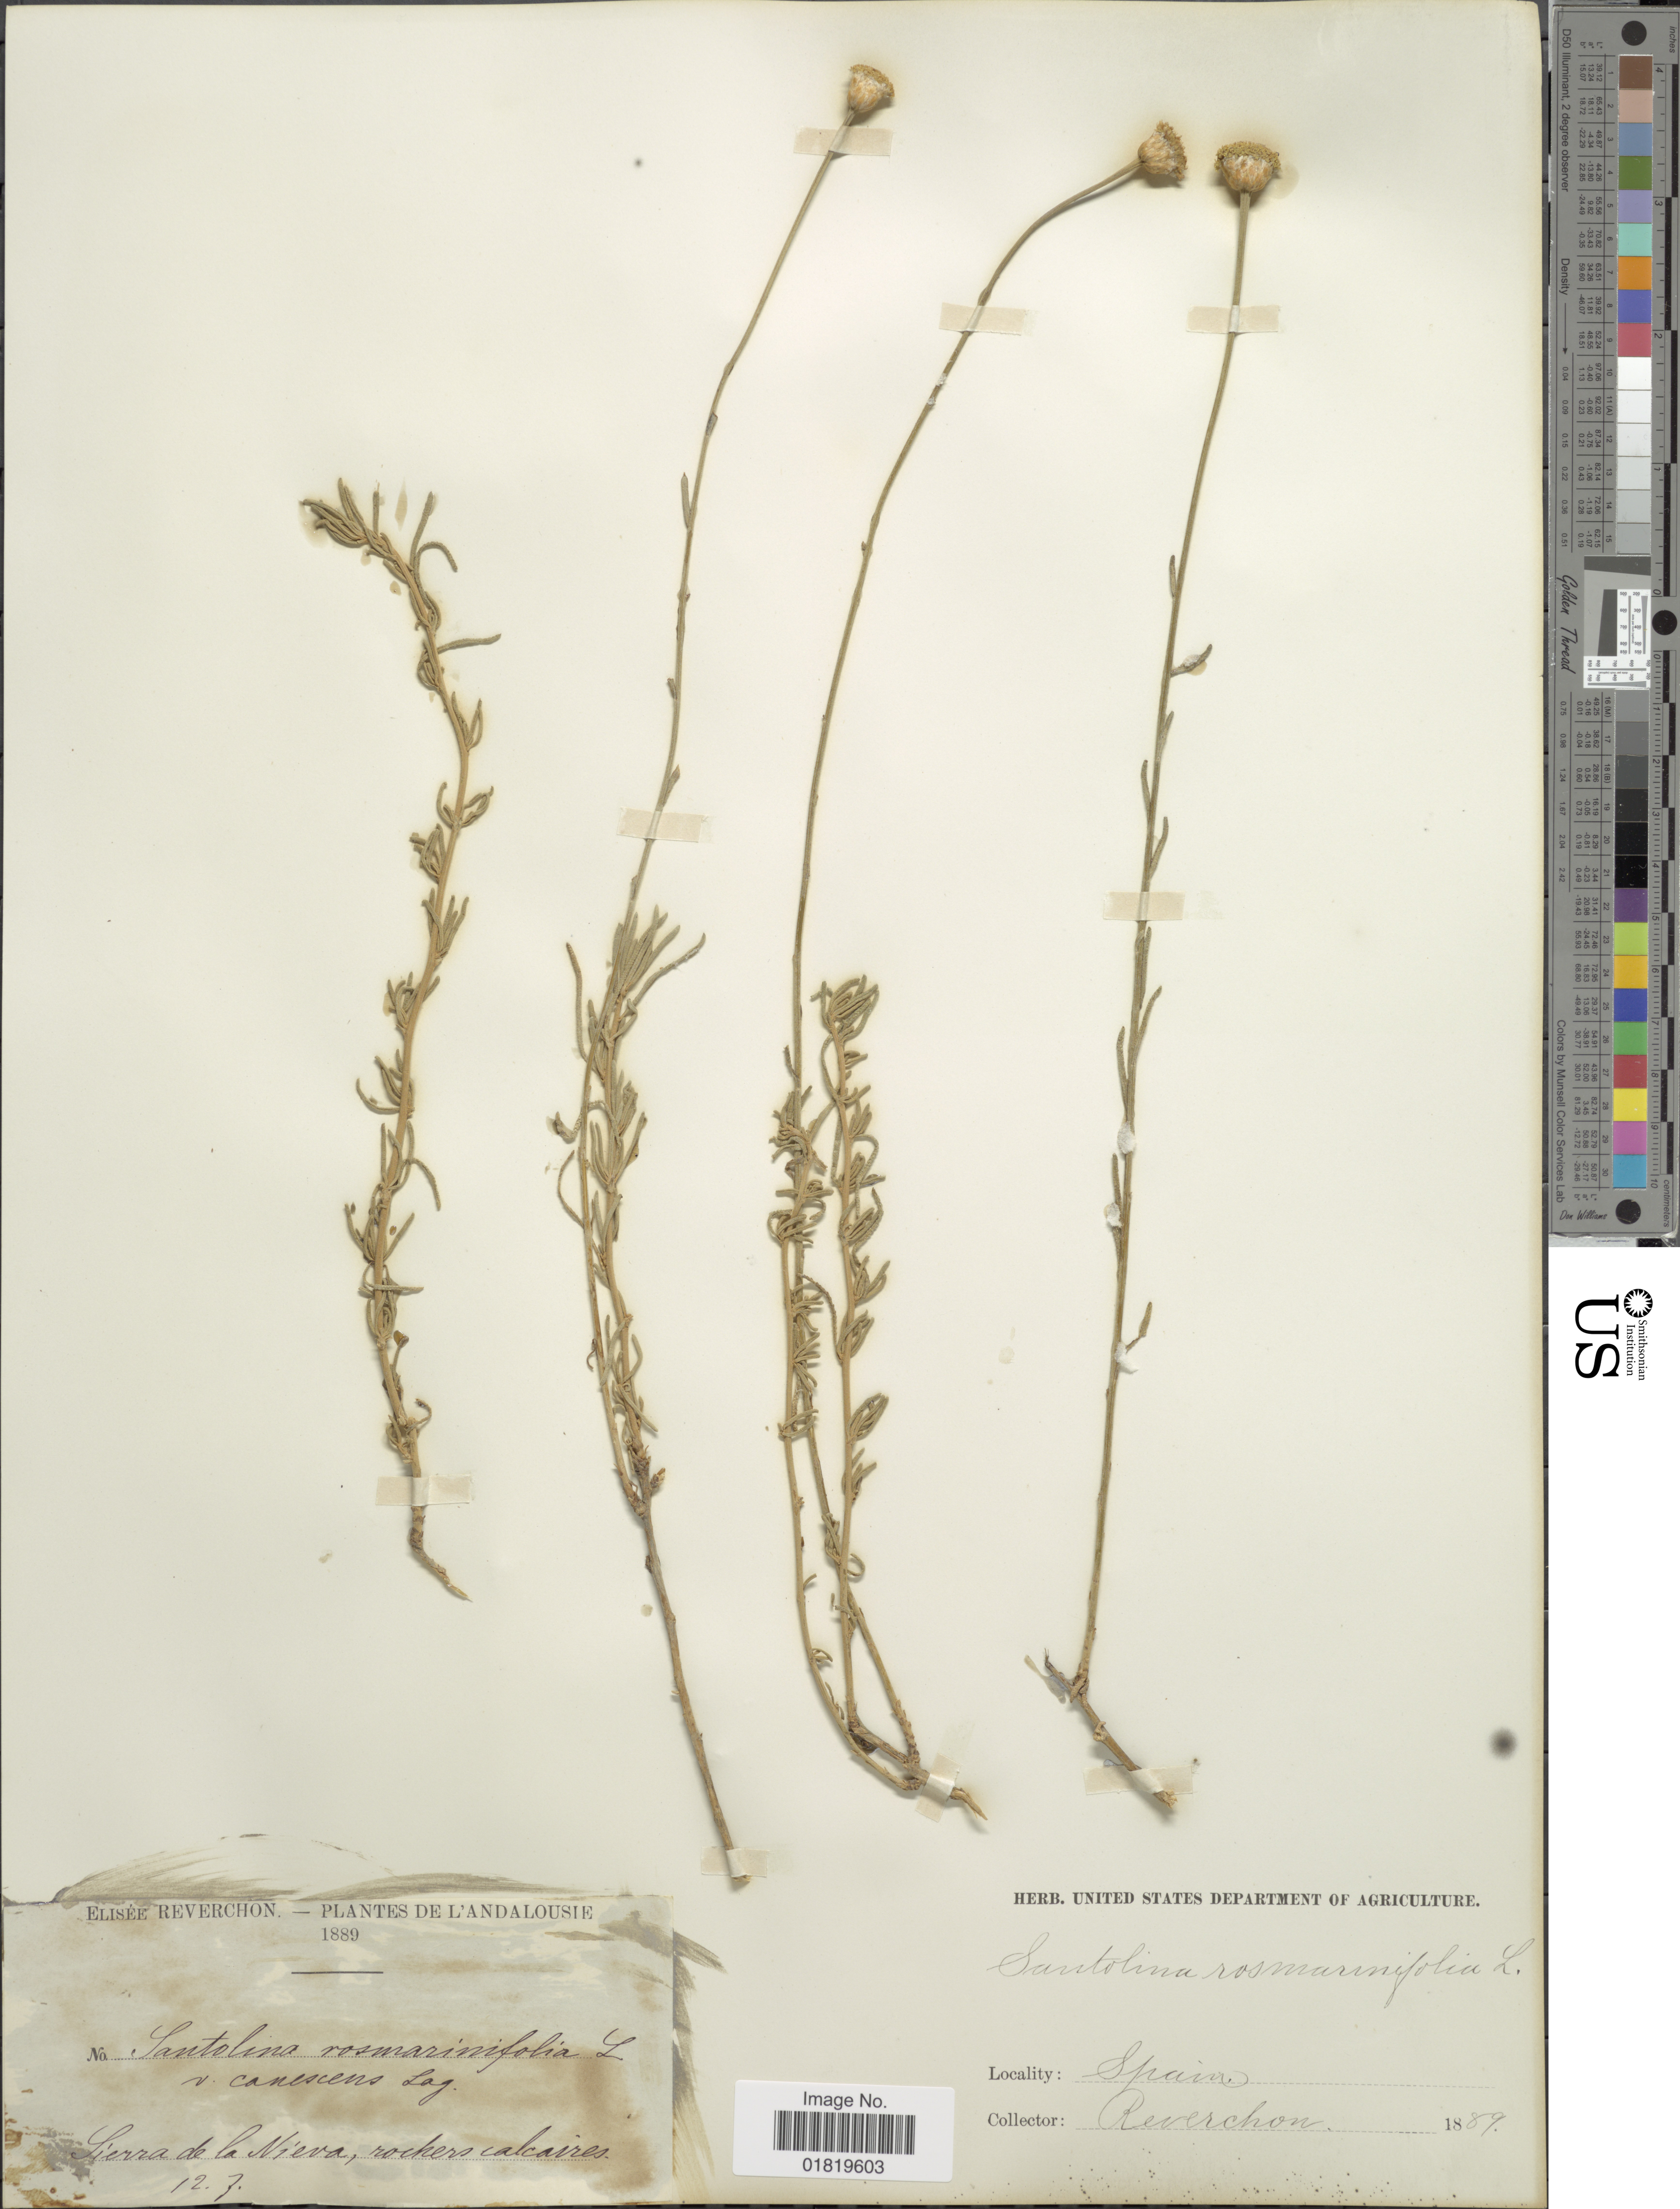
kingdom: Plantae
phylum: Tracheophyta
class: Magnoliopsida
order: Asterales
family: Asteraceae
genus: Santolina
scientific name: Santolina rosmarinifolia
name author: L.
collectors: E. Reverchon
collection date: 1889-07-12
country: Spain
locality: De L'Andalousie, Sierra de la Nieva, rockers calcaires